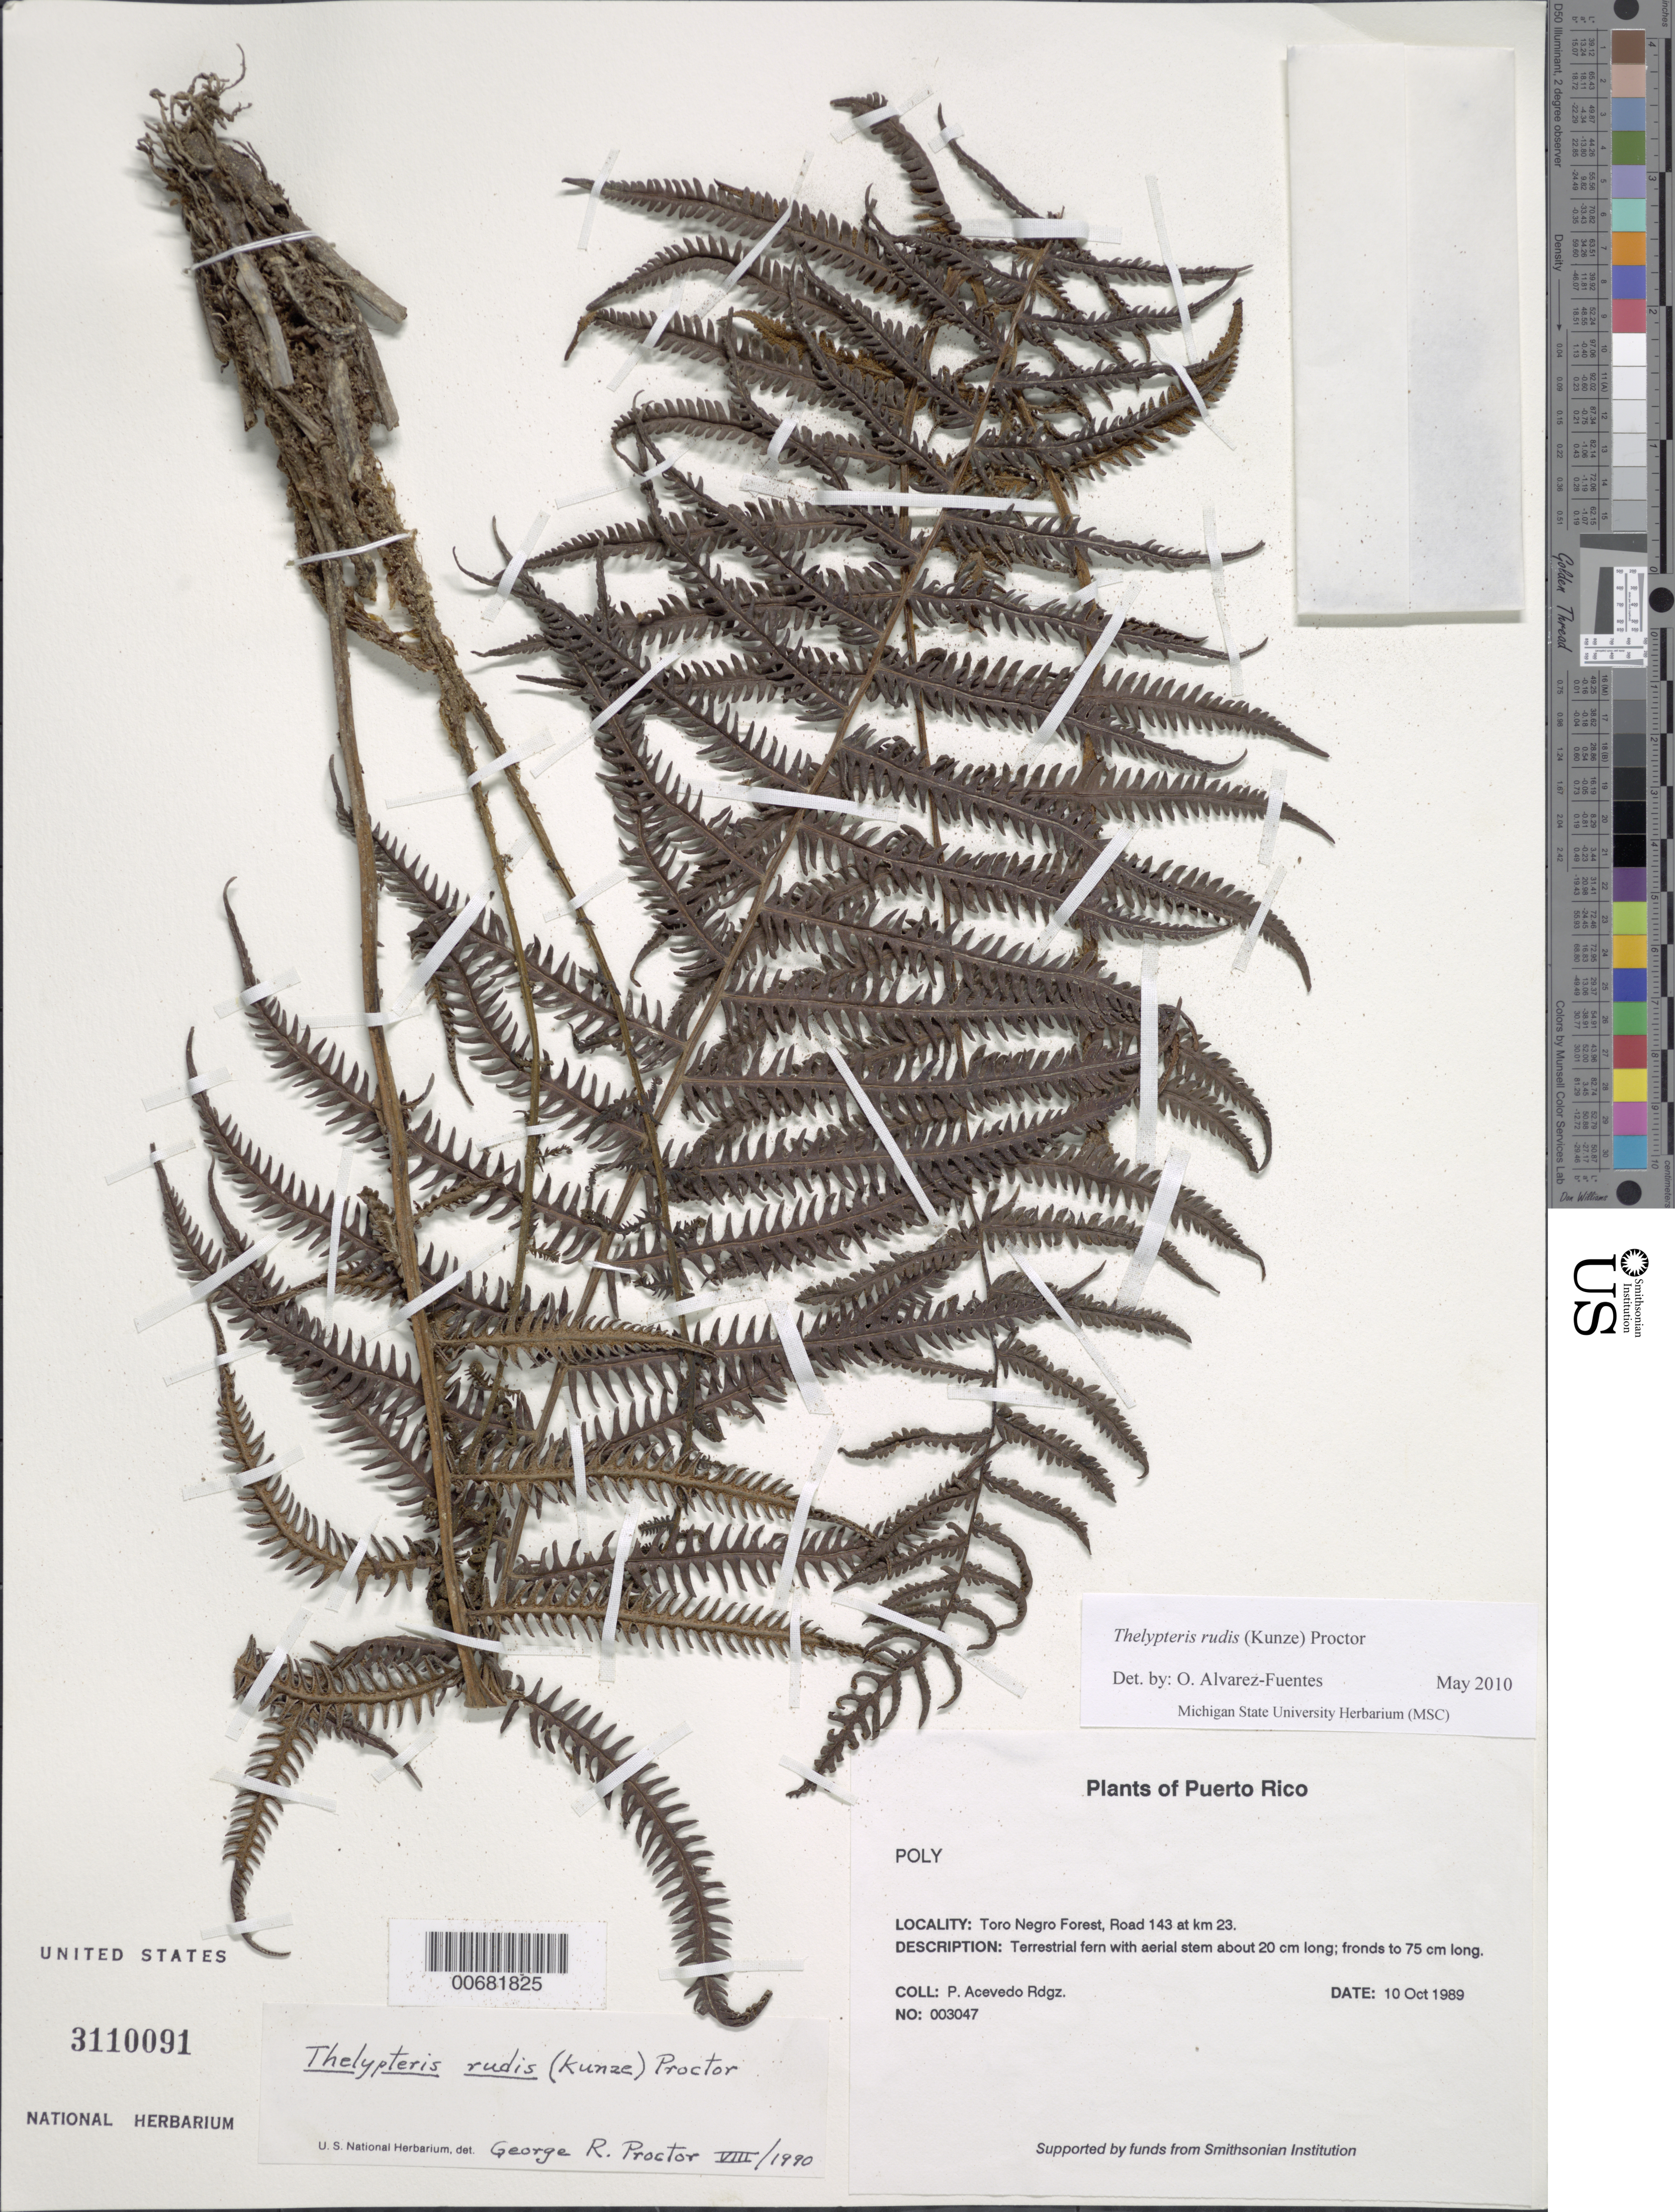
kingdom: Plantae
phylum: Tracheophyta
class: Polypodiopsida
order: Polypodiales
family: Thelypteridaceae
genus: Amauropelta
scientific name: Amauropelta rudis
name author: (Kunze) Pic. Serm.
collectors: P. Acevedo-Rodr.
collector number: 3047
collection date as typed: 10 Oct 1989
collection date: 1989-10-10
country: Puerto Rico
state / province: Jayuya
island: Puerto Rico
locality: Jayuya; Toro Negro Forest, Road 143 at km 23.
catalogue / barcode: US 3110091